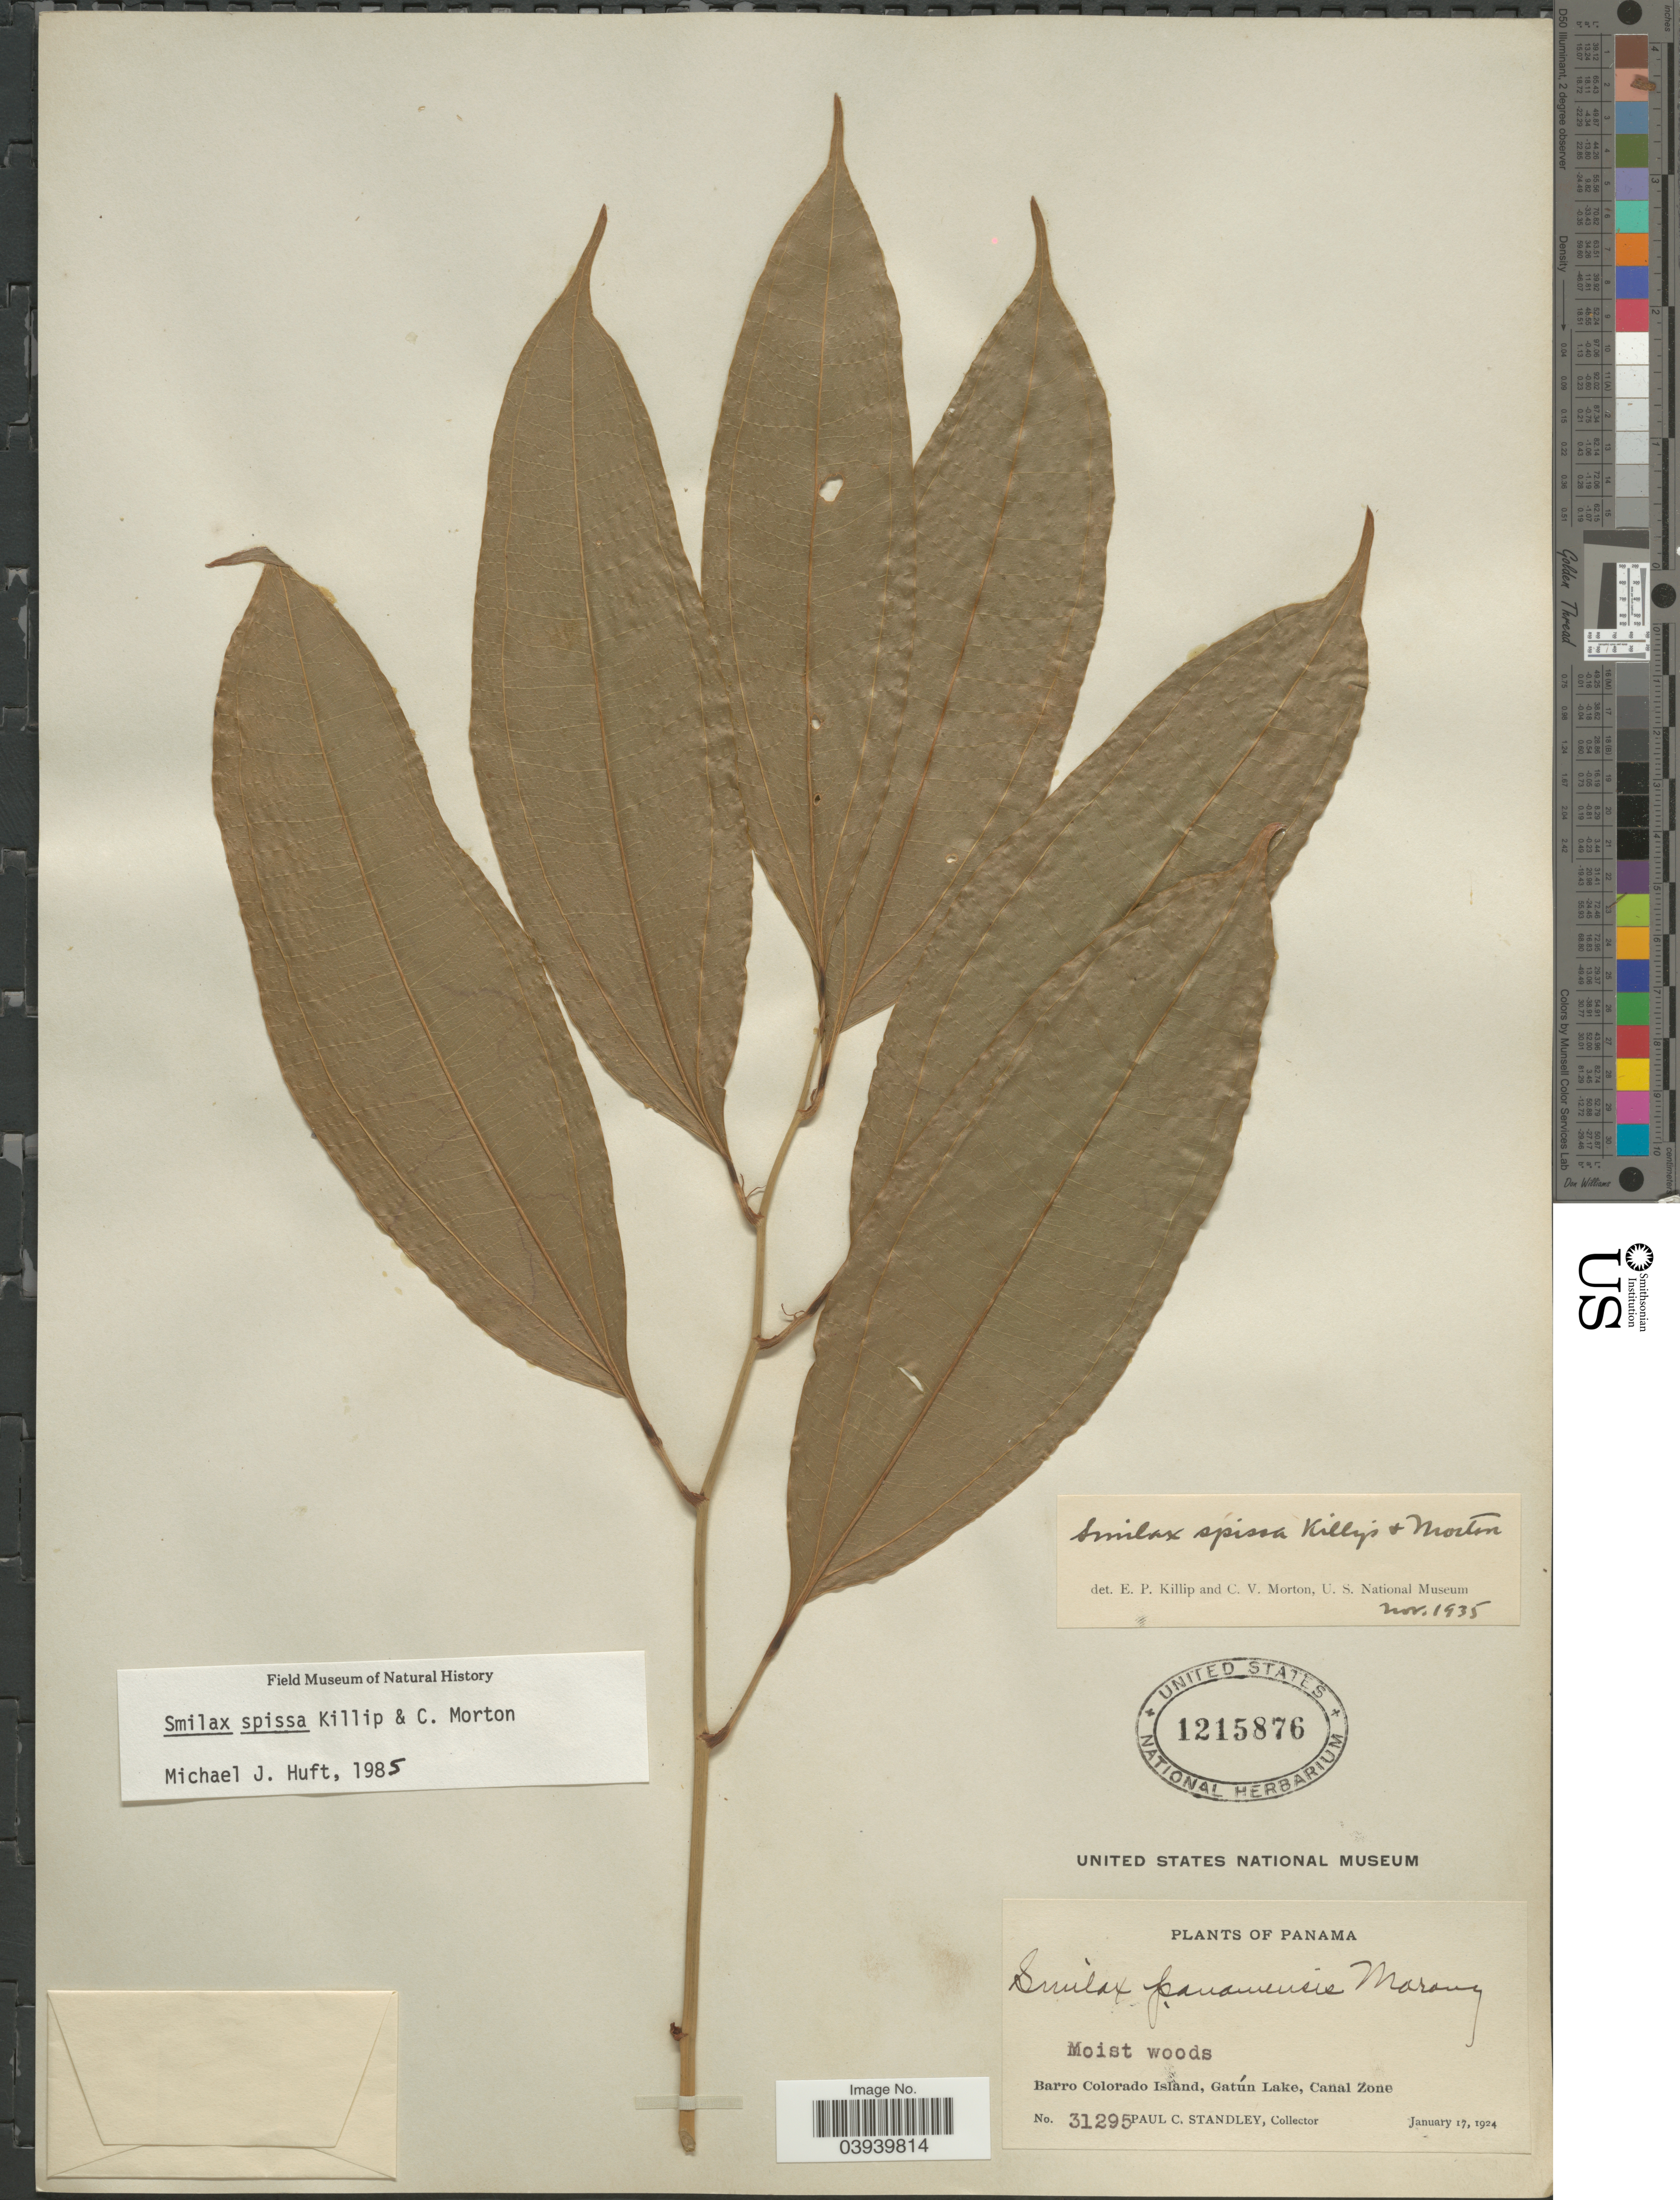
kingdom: Plantae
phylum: Tracheophyta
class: Liliopsida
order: Liliales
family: Smilacaceae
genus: Smilax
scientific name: Smilax spissa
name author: Killip & C.V. Morton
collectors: P. C. Standley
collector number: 31295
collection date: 1924-01-17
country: Panama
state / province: Panamá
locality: Barro Colorado Island, Gatún Lake, Canal Zone.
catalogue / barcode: US 1215876